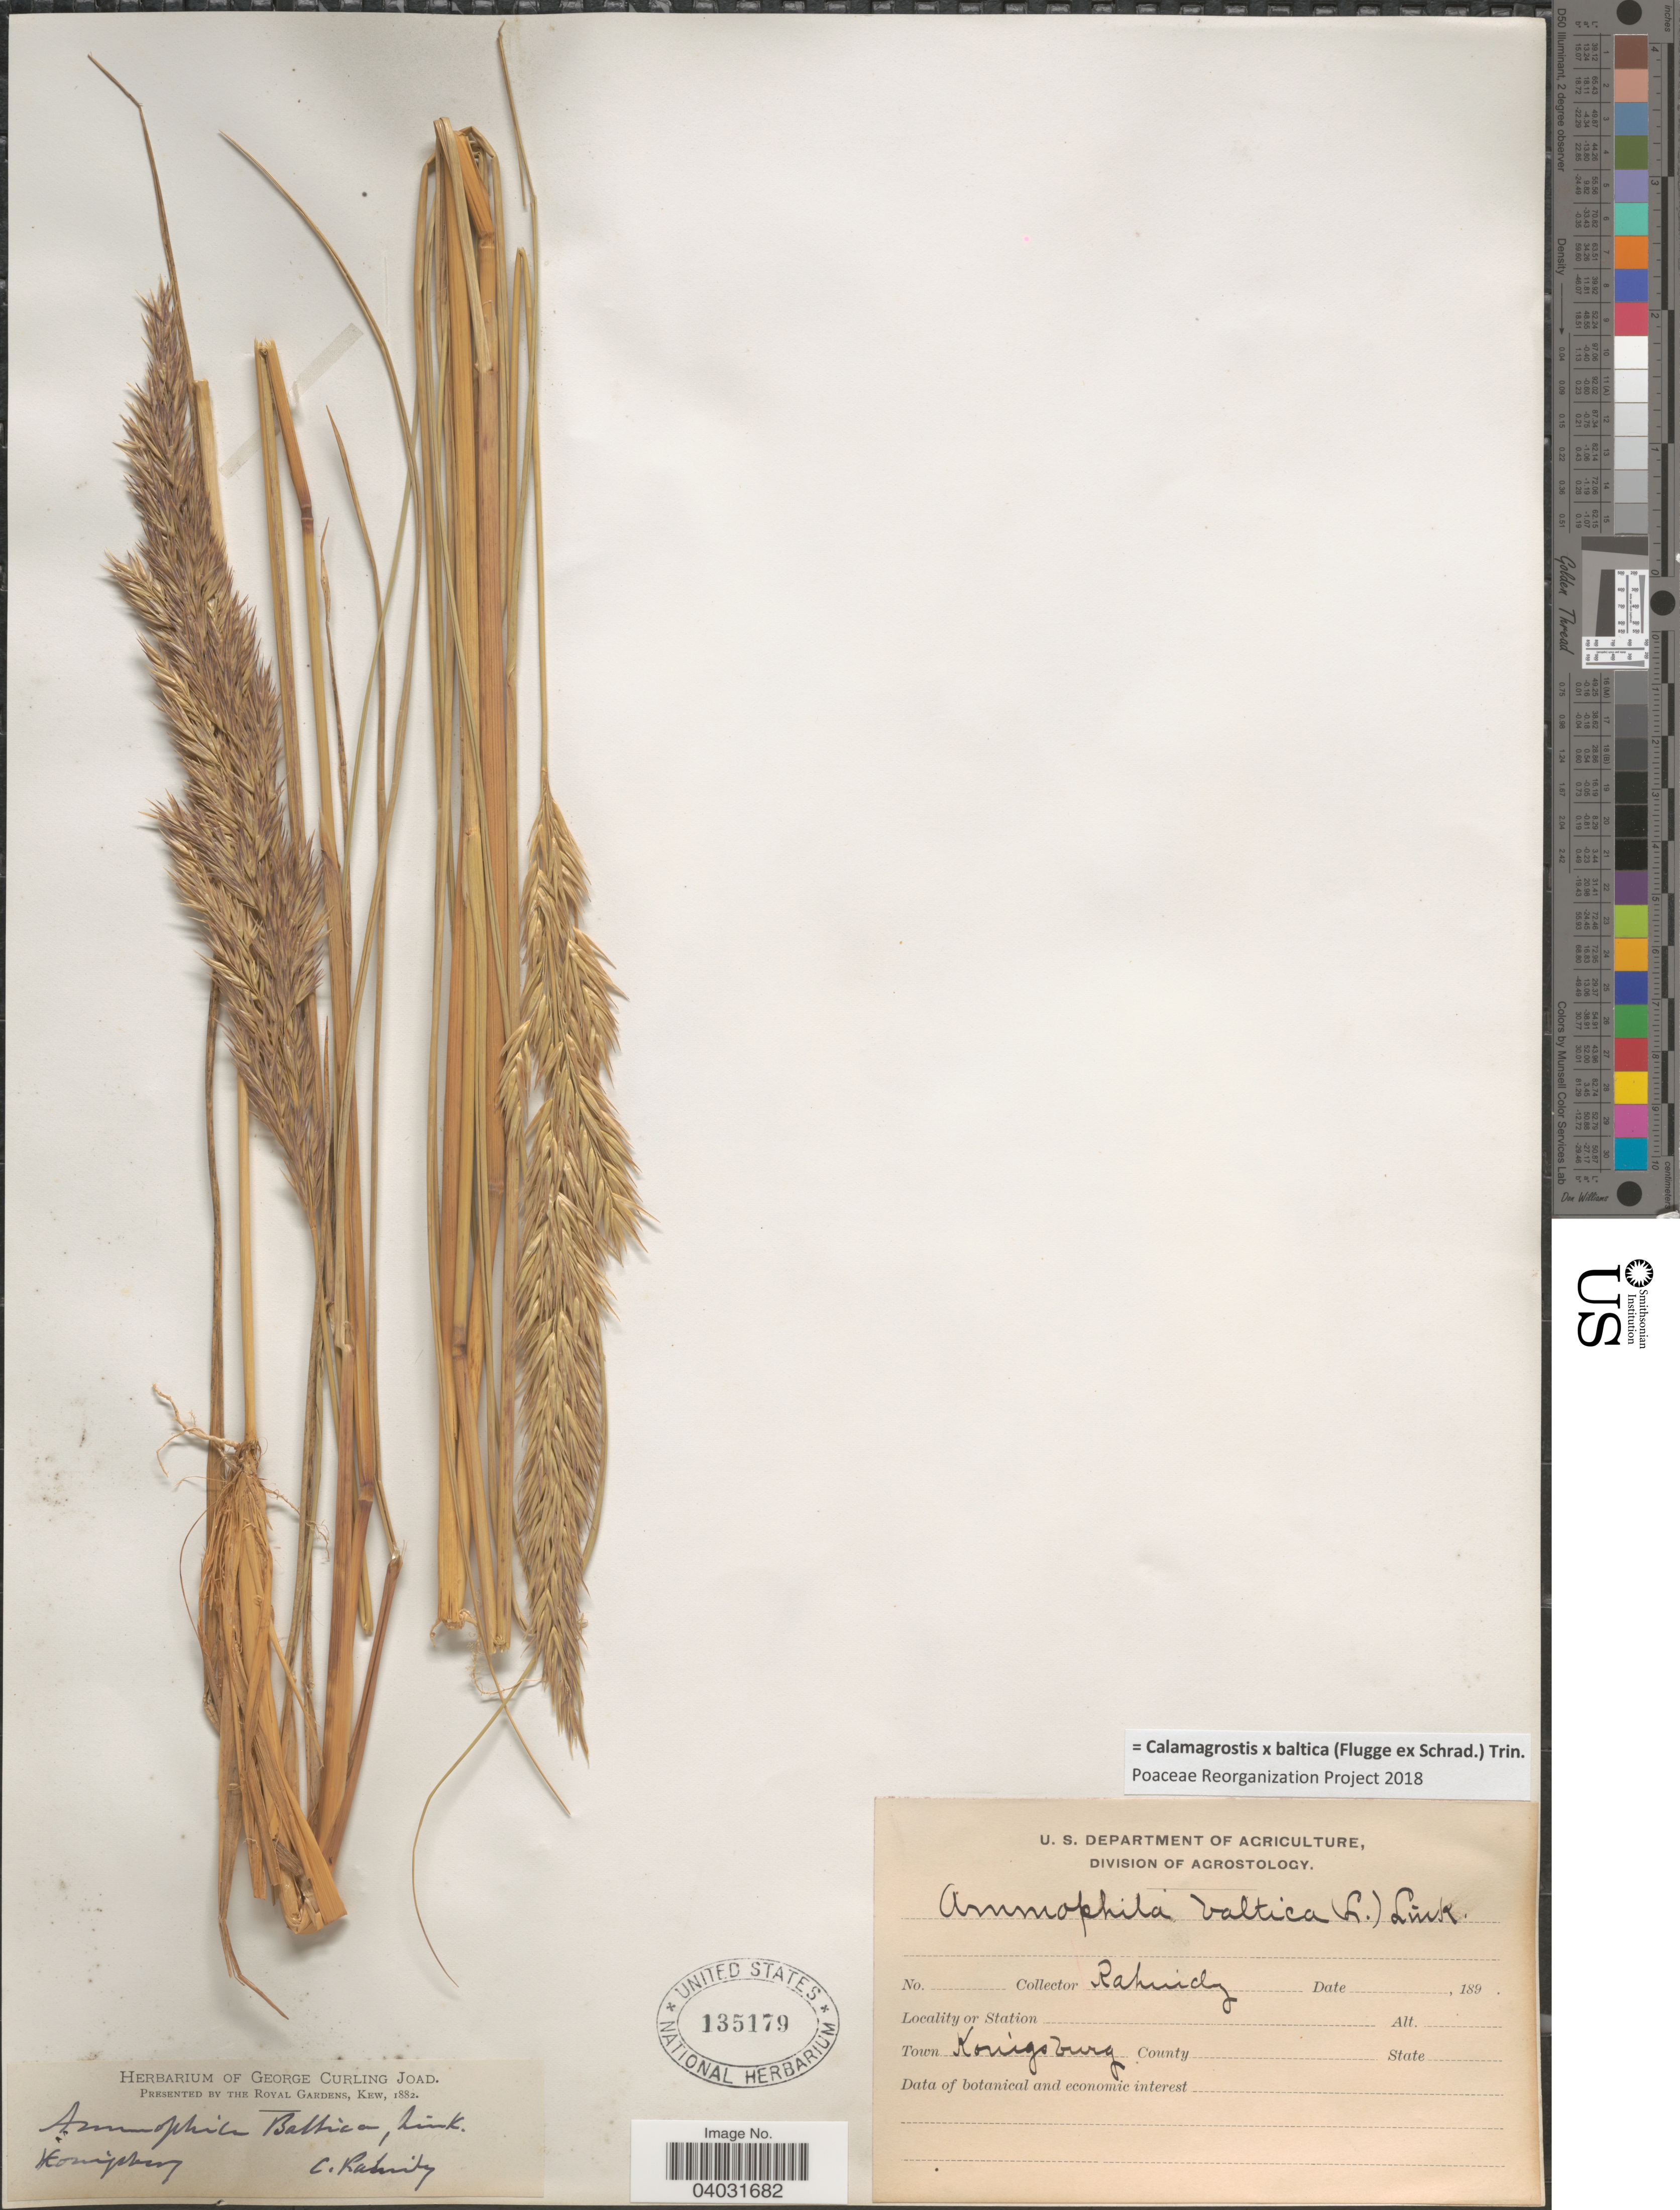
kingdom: Plantae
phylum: Tracheophyta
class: Liliopsida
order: Poales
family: Poaceae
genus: Calamagrostis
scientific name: Calamagrostis x baltica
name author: (Flüggé ex Schrad.) Trin.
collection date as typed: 189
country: Germany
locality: Town Konigsburg.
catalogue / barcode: US 135179